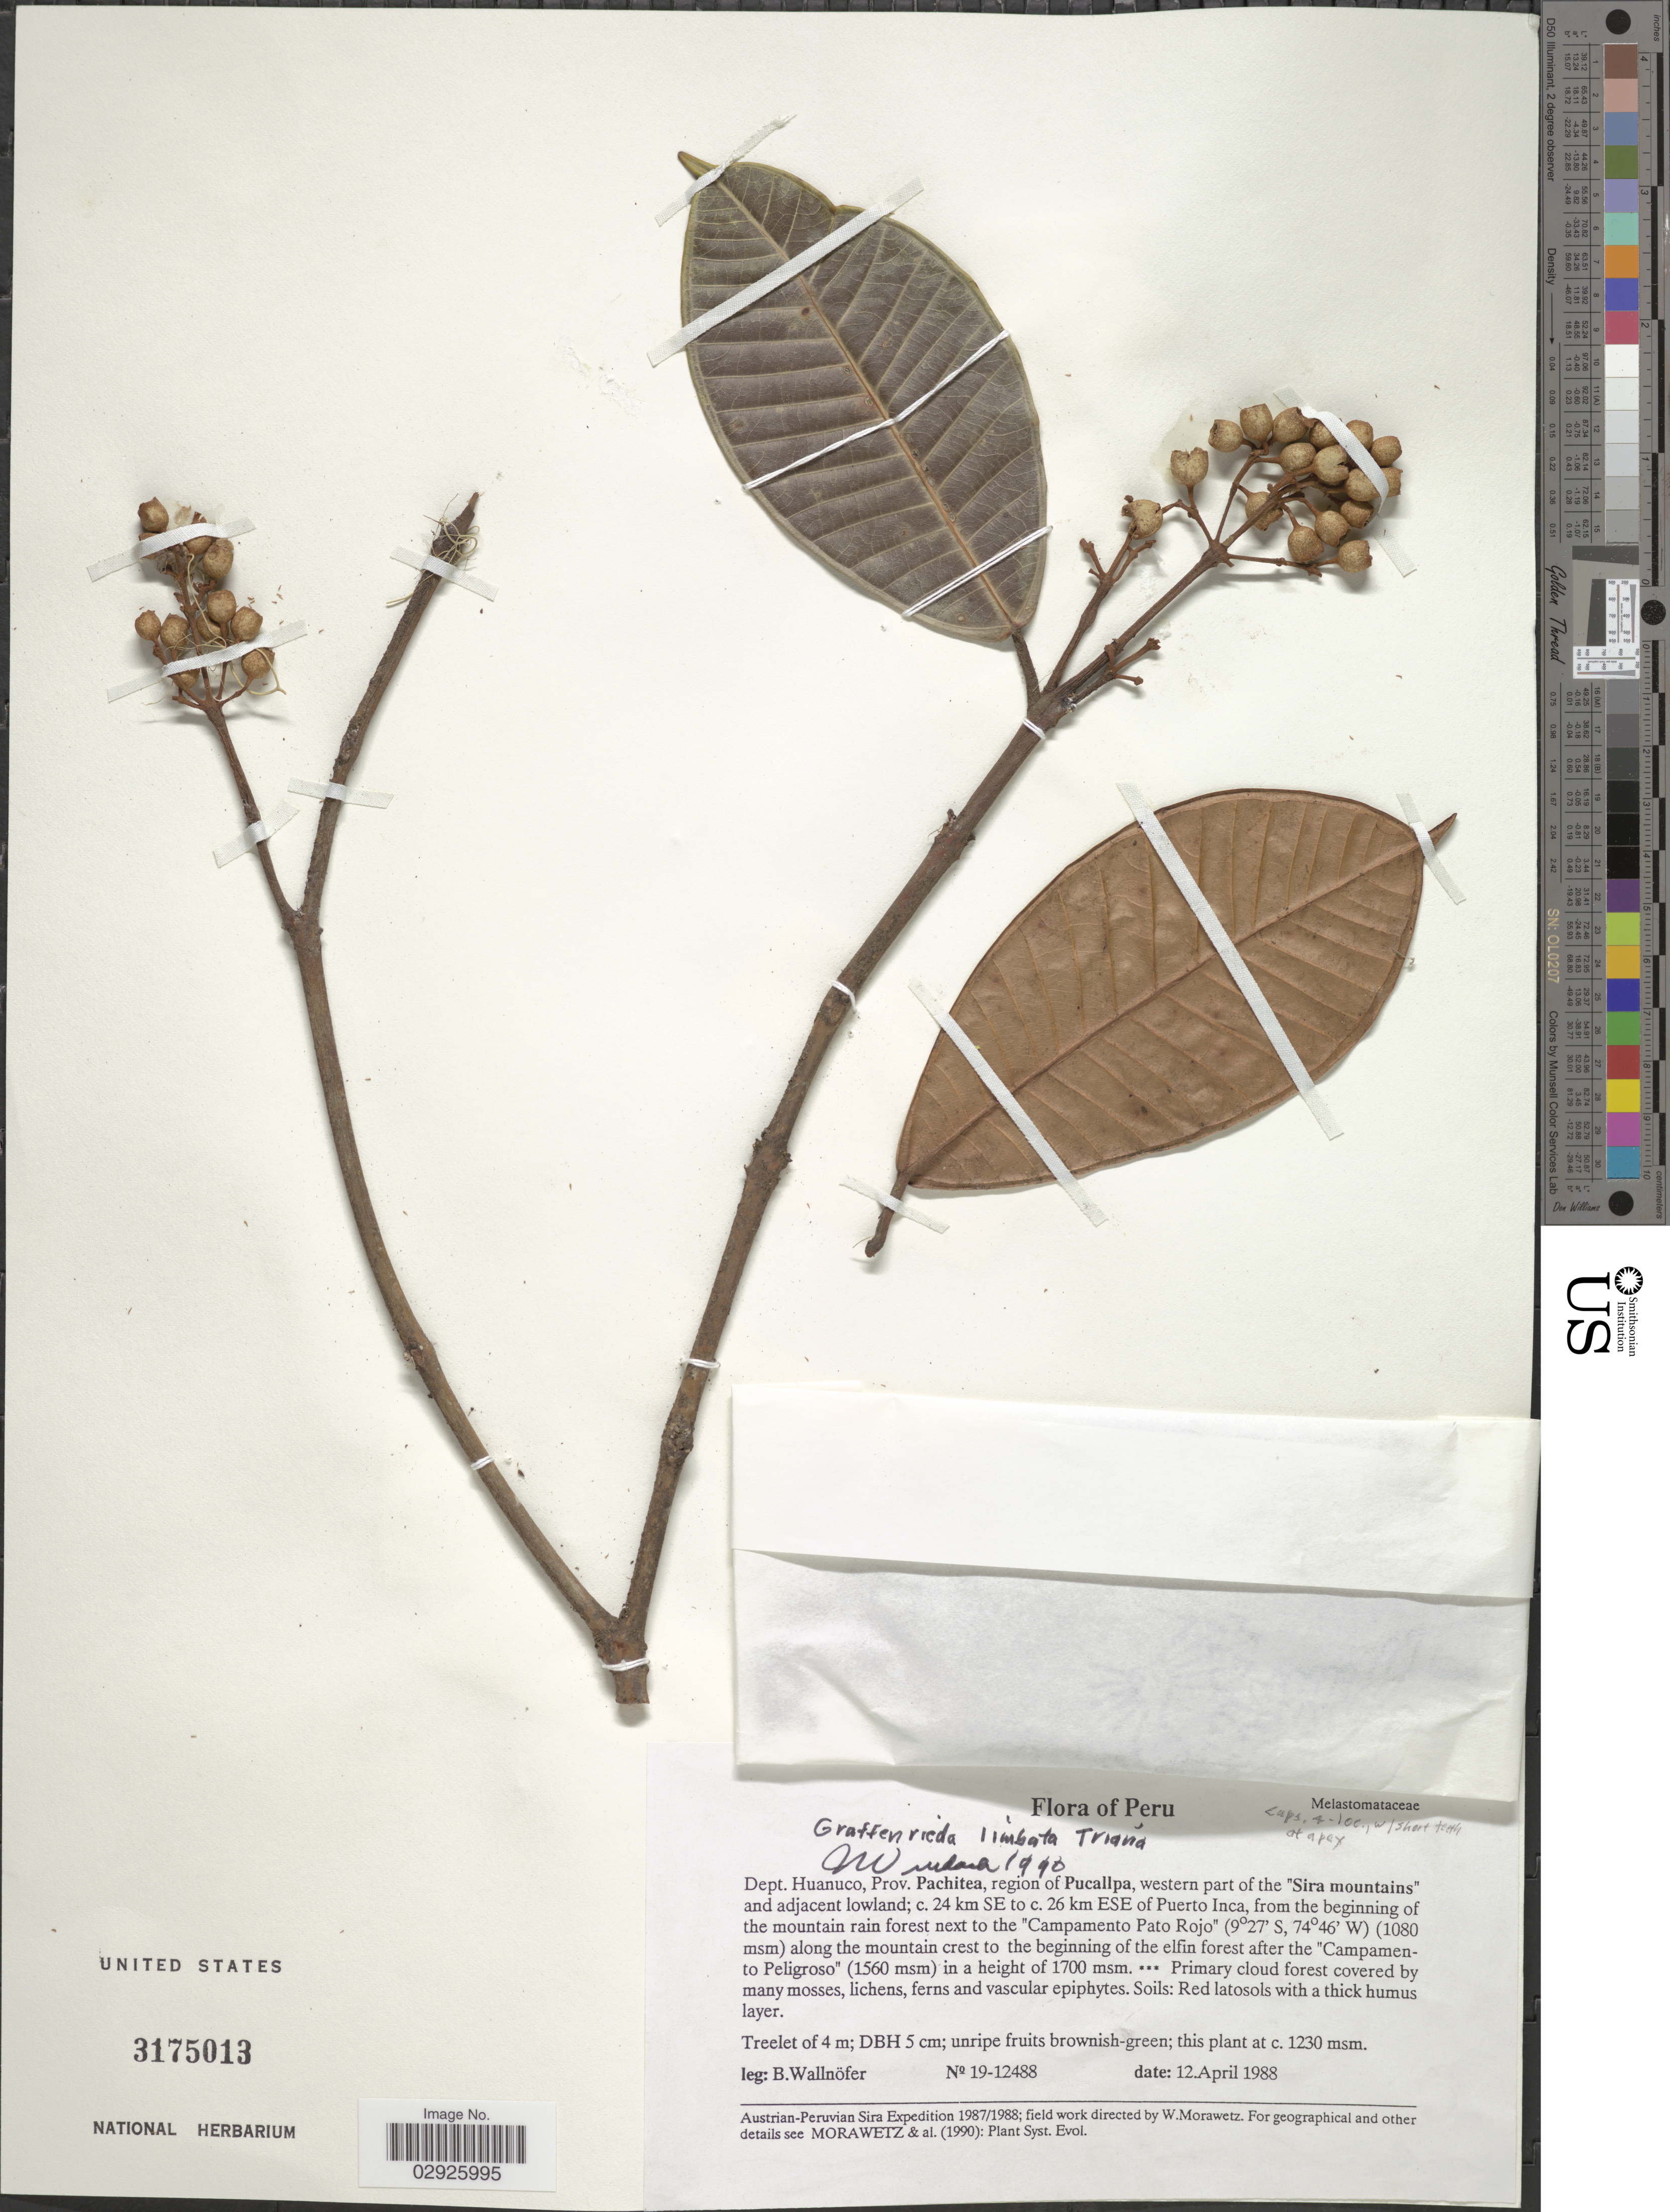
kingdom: Plantae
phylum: Tracheophyta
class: Magnoliopsida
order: Myrtales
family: Melastomataceae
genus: Graffenrieda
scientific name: Graffenrieda limbata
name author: Triana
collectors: B. Wallnöfer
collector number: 19-12488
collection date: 1988-04-12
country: Peru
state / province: Huánuco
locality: Dept. Huanuco, Prov. Pachitea, region of Pucallpa, western part of the "Sira mountains" and adjacent lowland; c. 24 km SE to c. 26 km ESE of Puerto Inca, from the beginning of the mountain rain forest next to the "Campamento Pato Rojo" along the mountain crest to the beginning of the elfin forest after the "Campamento Peligroso".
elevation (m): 1230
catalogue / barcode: US 3175013